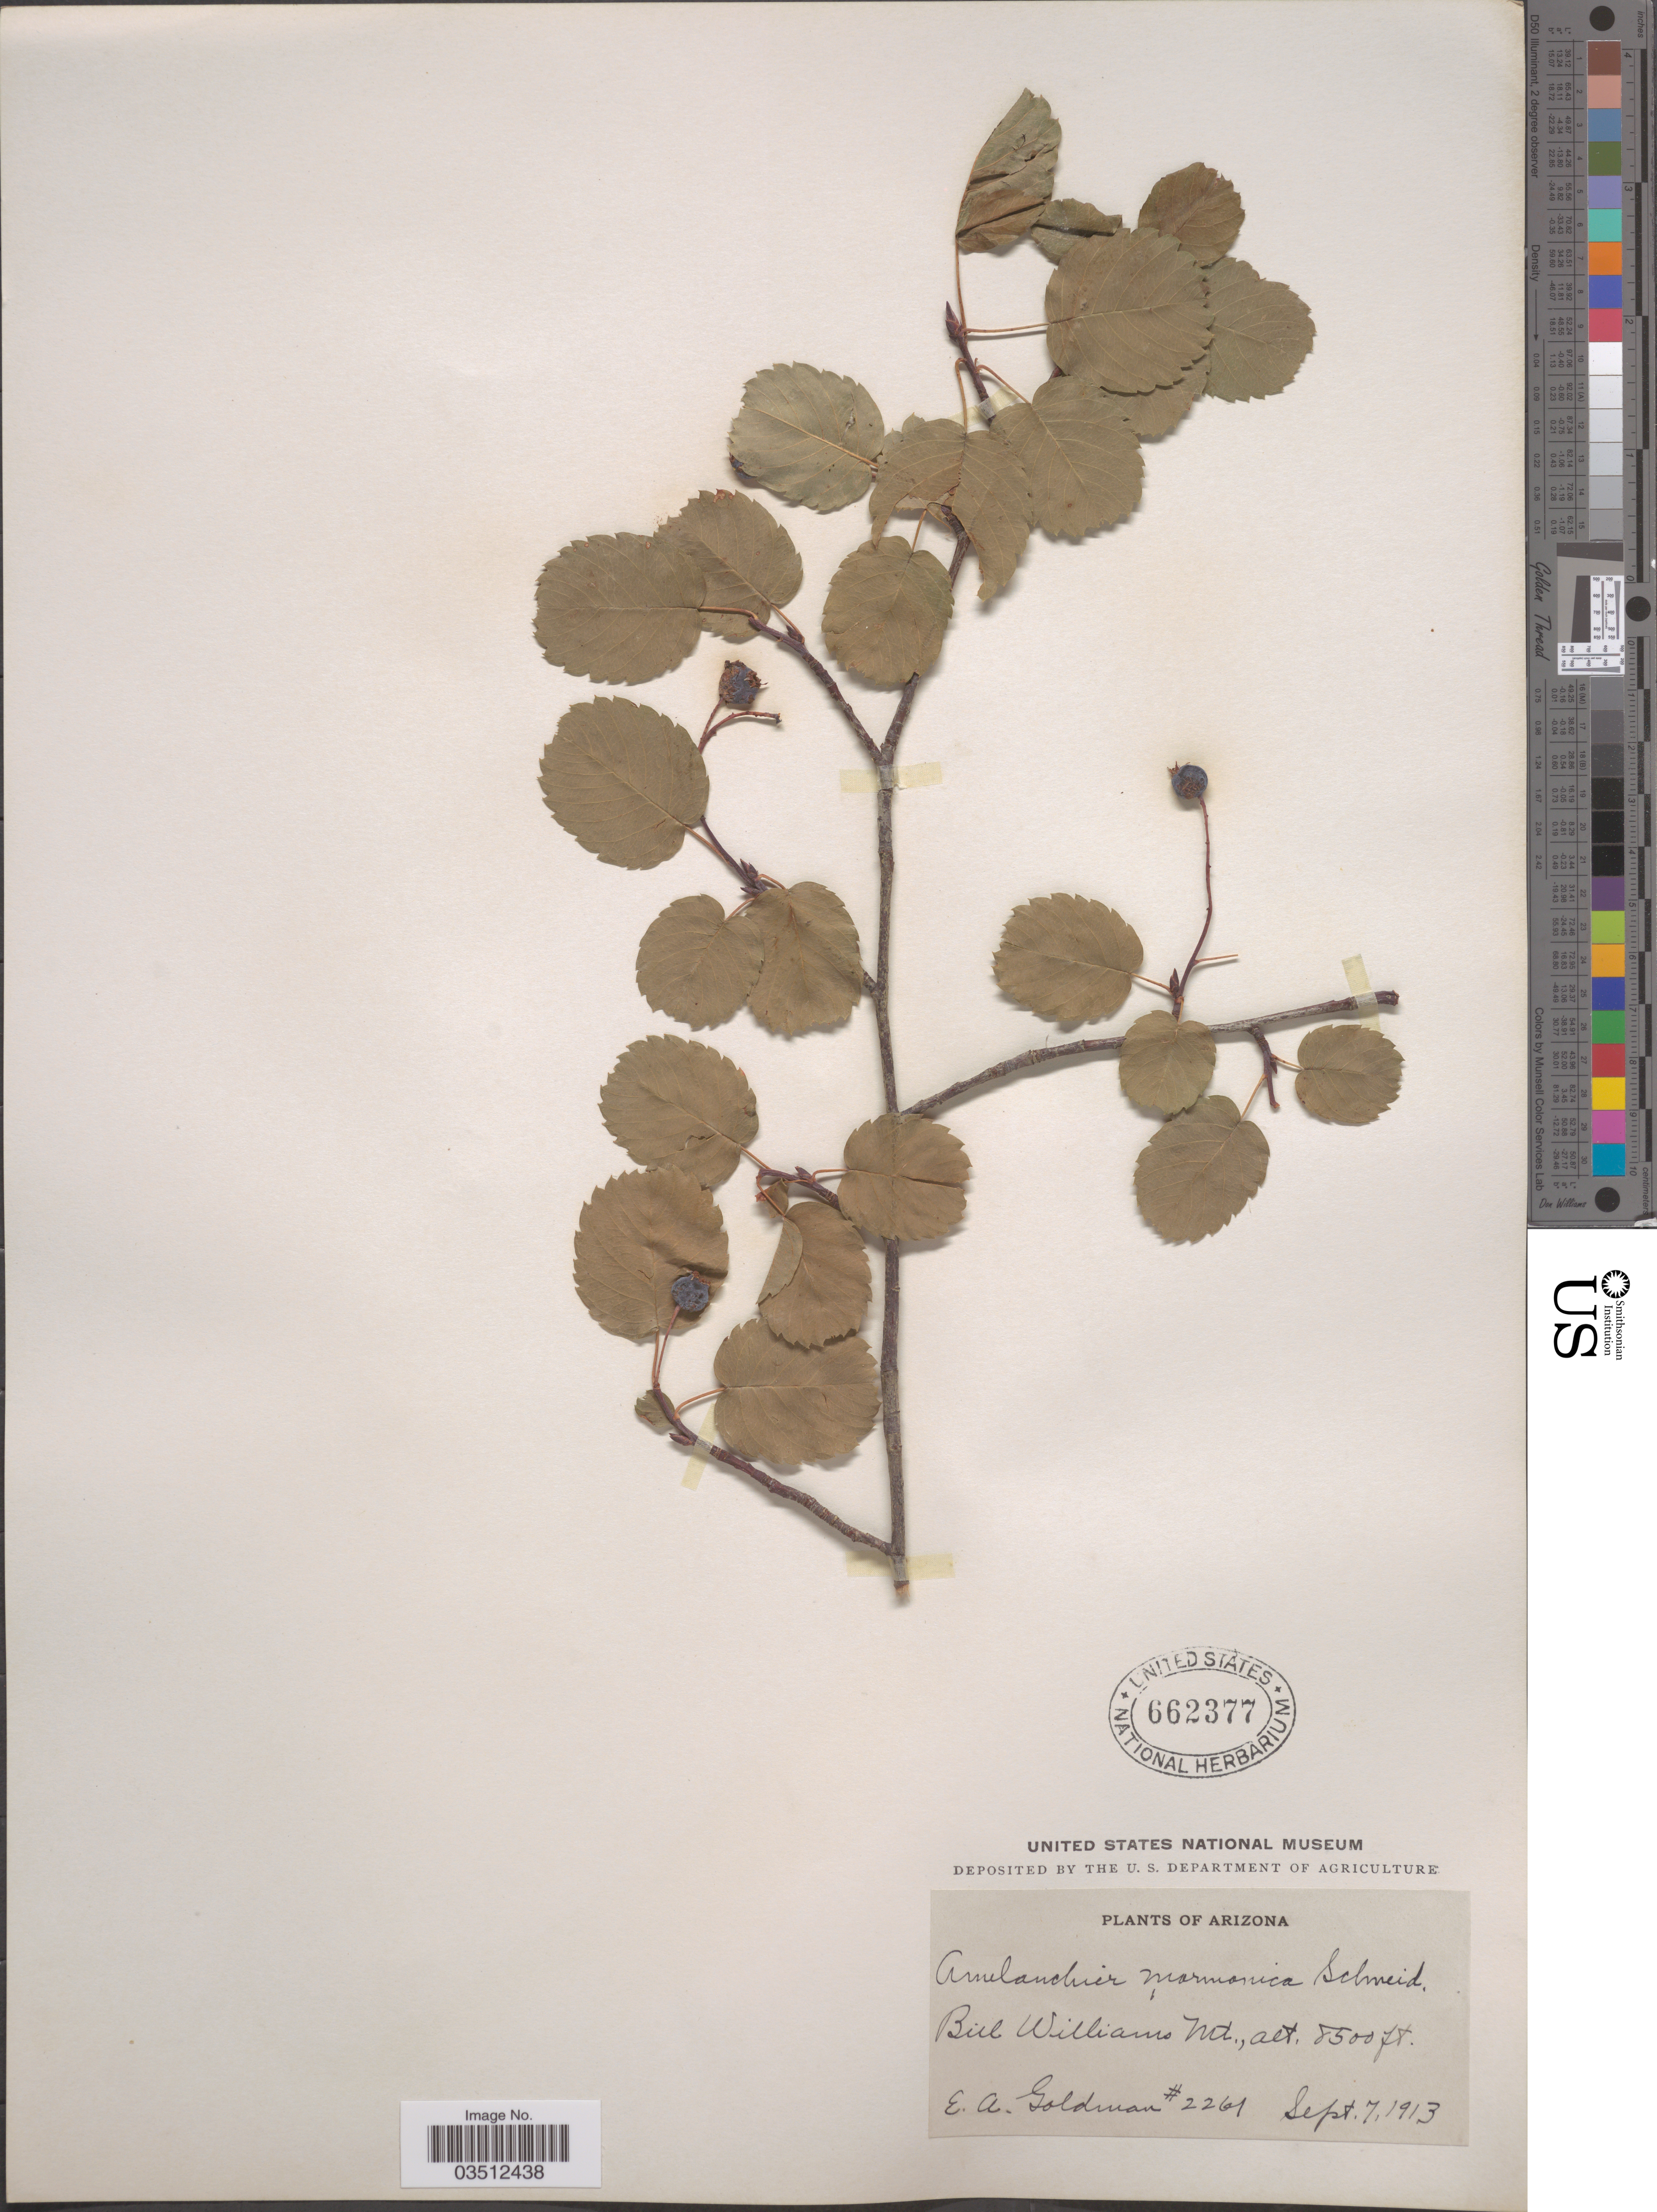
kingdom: Plantae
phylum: Tracheophyta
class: Magnoliopsida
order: Rosales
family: Rosaceae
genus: Amelanchier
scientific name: Amelanchier mormonica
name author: C.K. Schneid.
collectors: E. A. Goldman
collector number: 2261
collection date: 1913-09-07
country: United States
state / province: Arizona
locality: Bill Williams Mt.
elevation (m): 2591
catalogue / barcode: US 662377